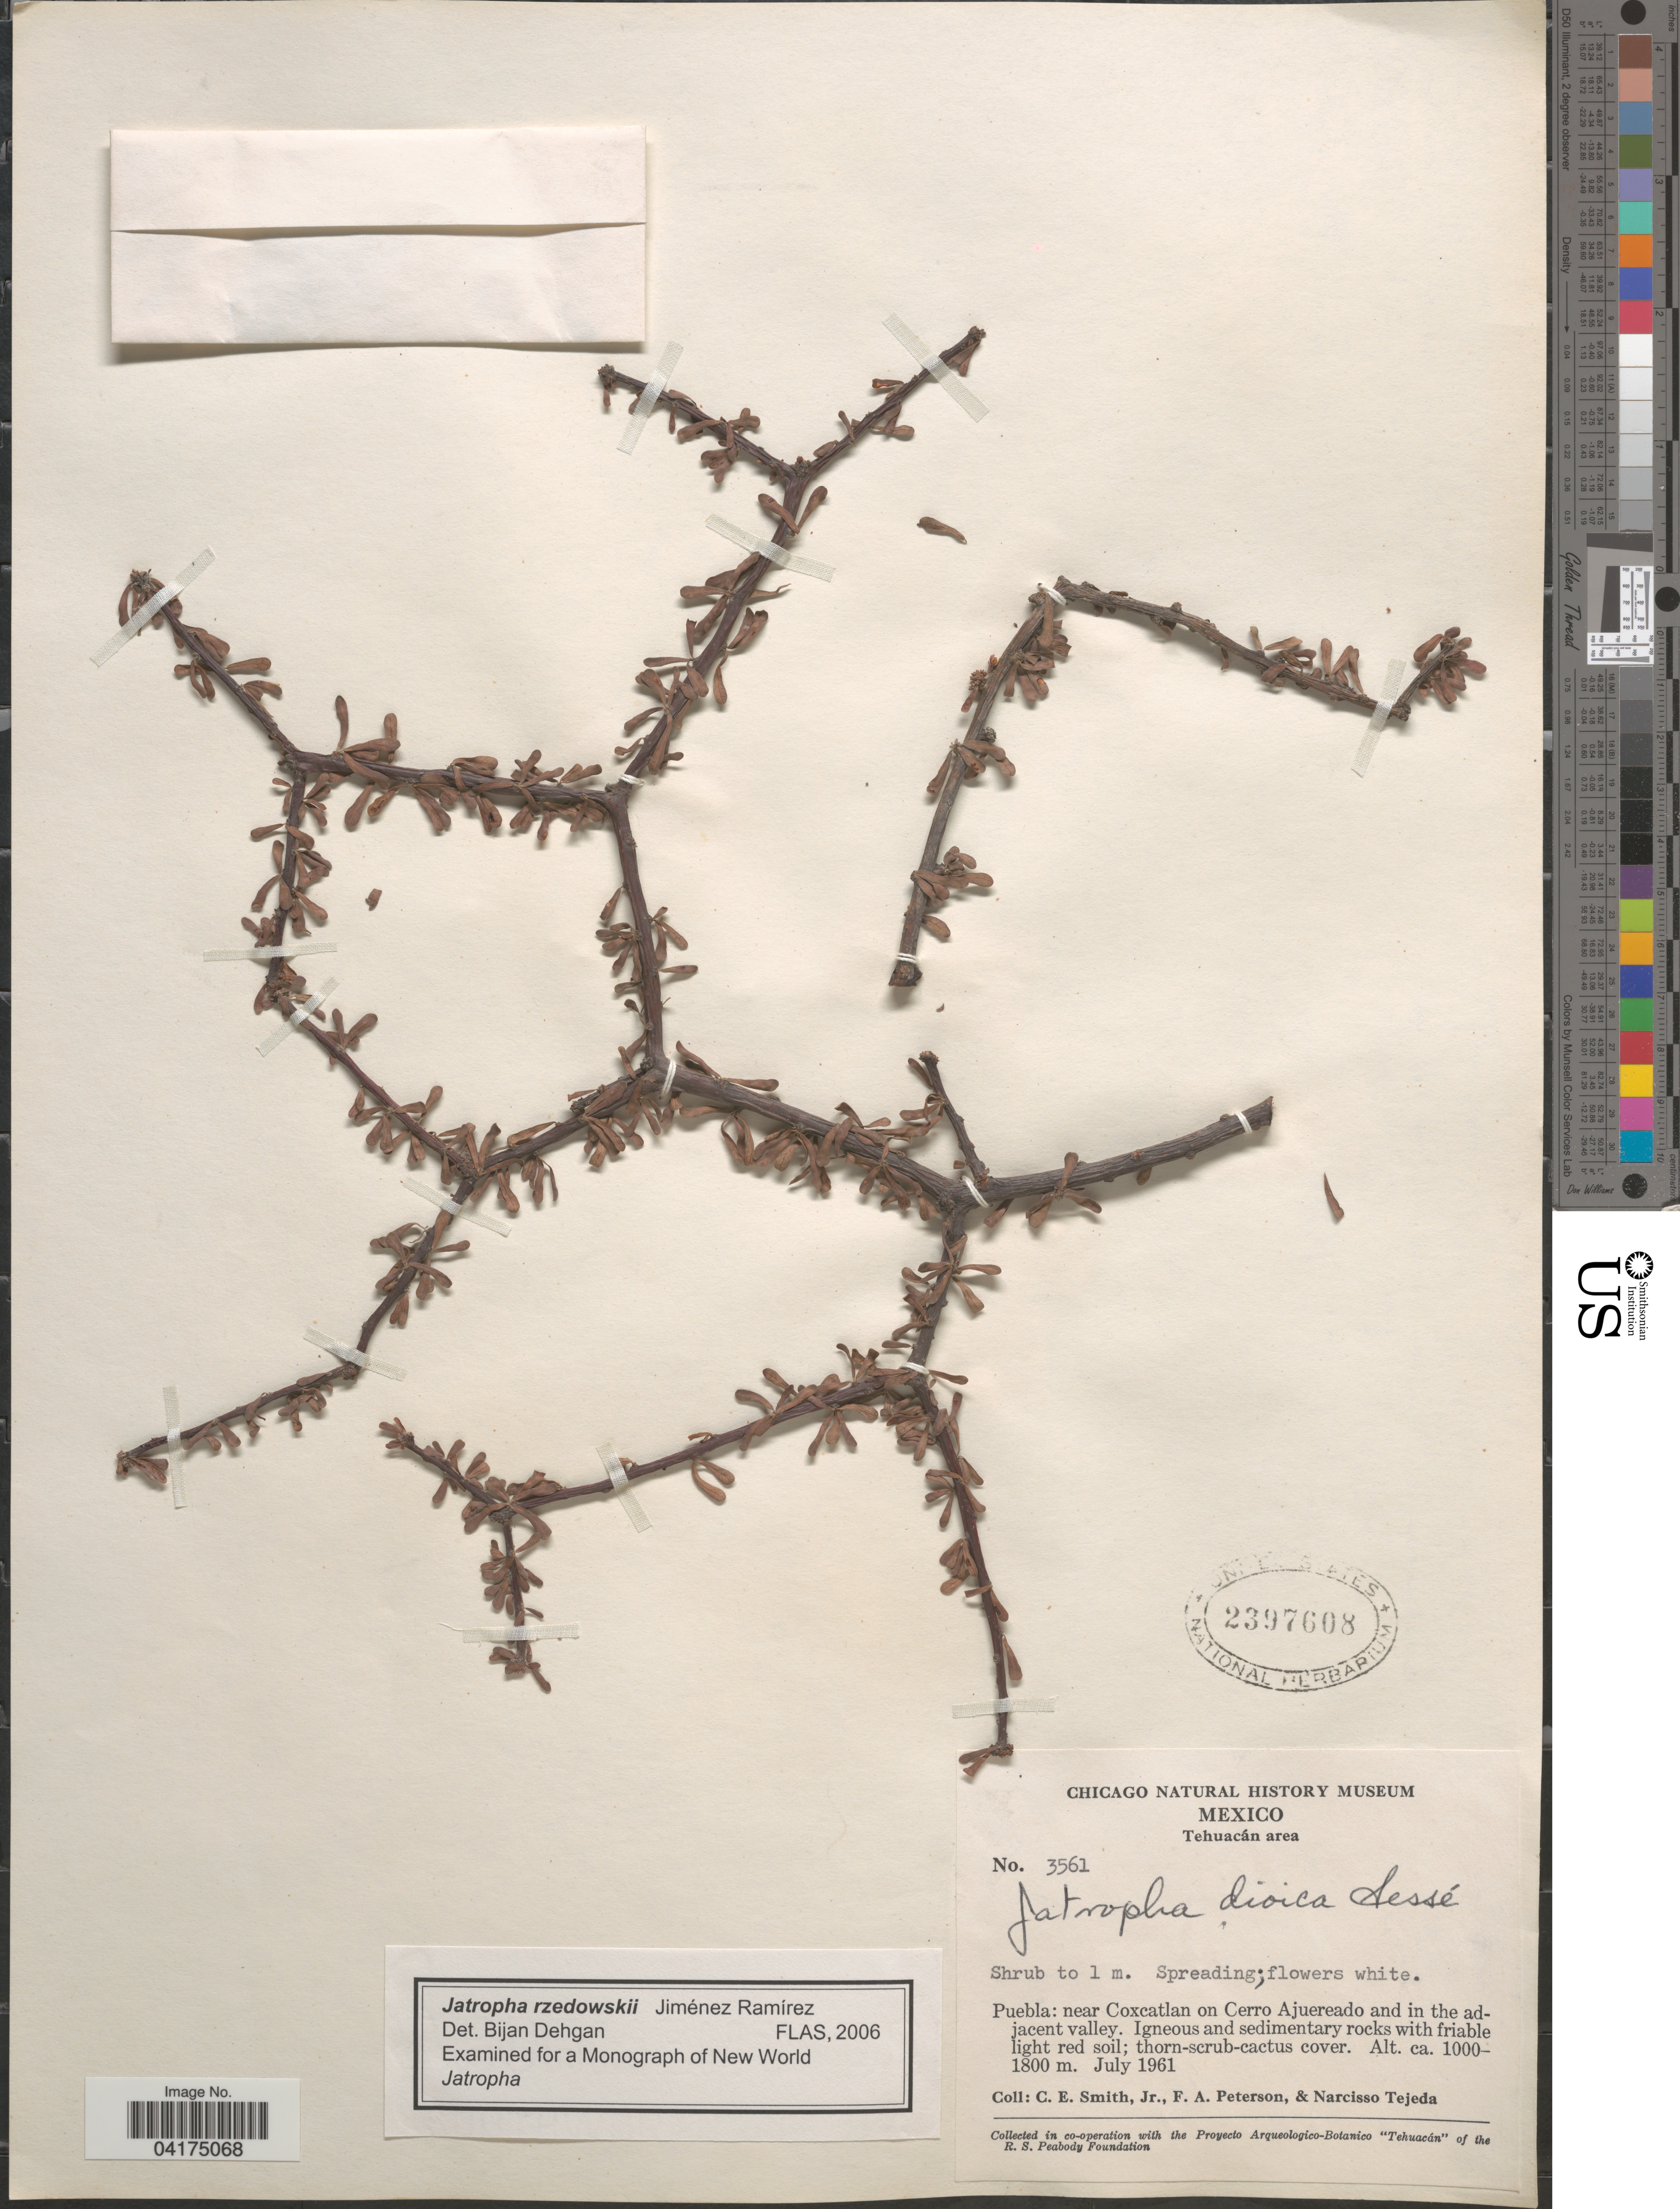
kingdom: Plantae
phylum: Tracheophyta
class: Magnoliopsida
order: Malpighiales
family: Euphorbiaceae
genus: Jatropha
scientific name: Jatropha rzedowskii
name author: J. Jiménez Ram.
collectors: C. E. Smith Jr., F. A. Peterson & N. Tejeda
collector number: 3561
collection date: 1961-07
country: Mexico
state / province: Puebla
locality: Tehuacán area. Near Coxcatlan on Cerro Ajuereado and in the adjacent valley.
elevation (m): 1000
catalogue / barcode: US 2397608